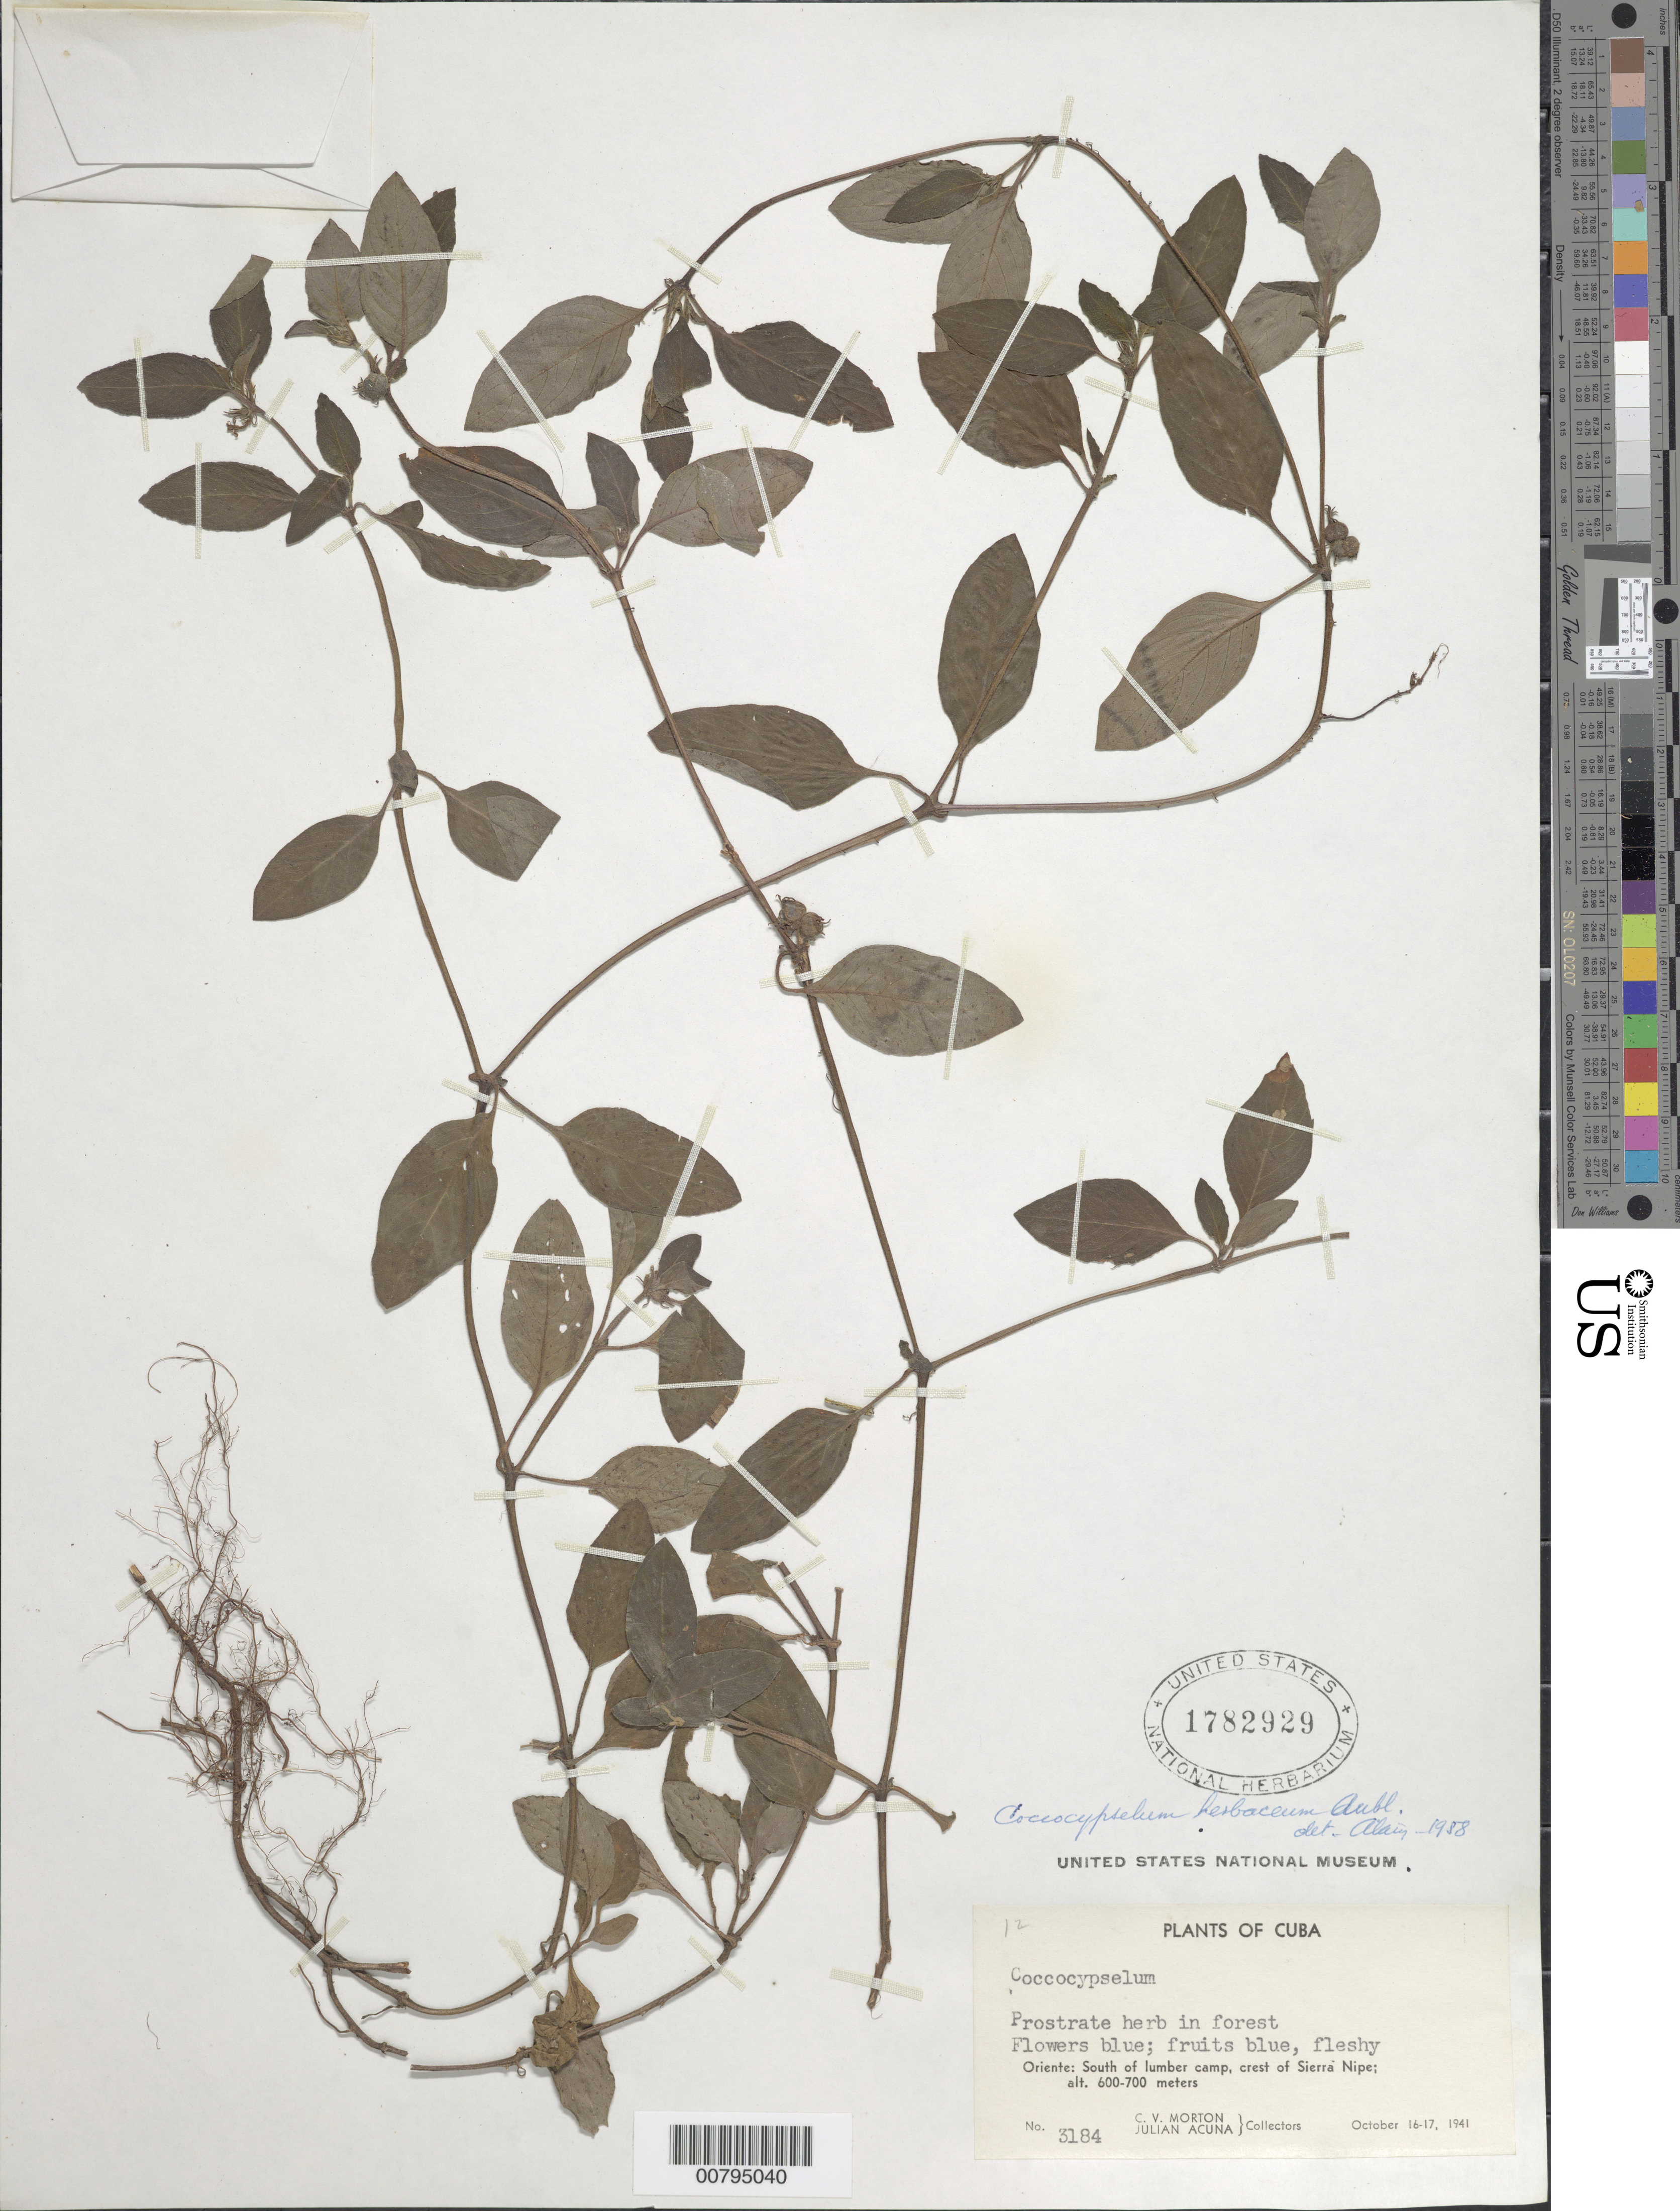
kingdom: Plantae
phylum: Tracheophyta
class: Magnoliopsida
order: Gentianales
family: Rubiaceae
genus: Coccocypselum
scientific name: Coccocypselum repens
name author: Sw.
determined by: Liogier, Alain H.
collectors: C. V. Morton & J. Acuña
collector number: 3184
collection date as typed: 16 Oct 1941 to 17 Oct 1941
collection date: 1941-10-16/1941-10-17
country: Cuba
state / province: Holguín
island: Cuba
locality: South of lumber camp, crest of Sierra Nipe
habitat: In forest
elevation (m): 600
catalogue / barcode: US 1782929